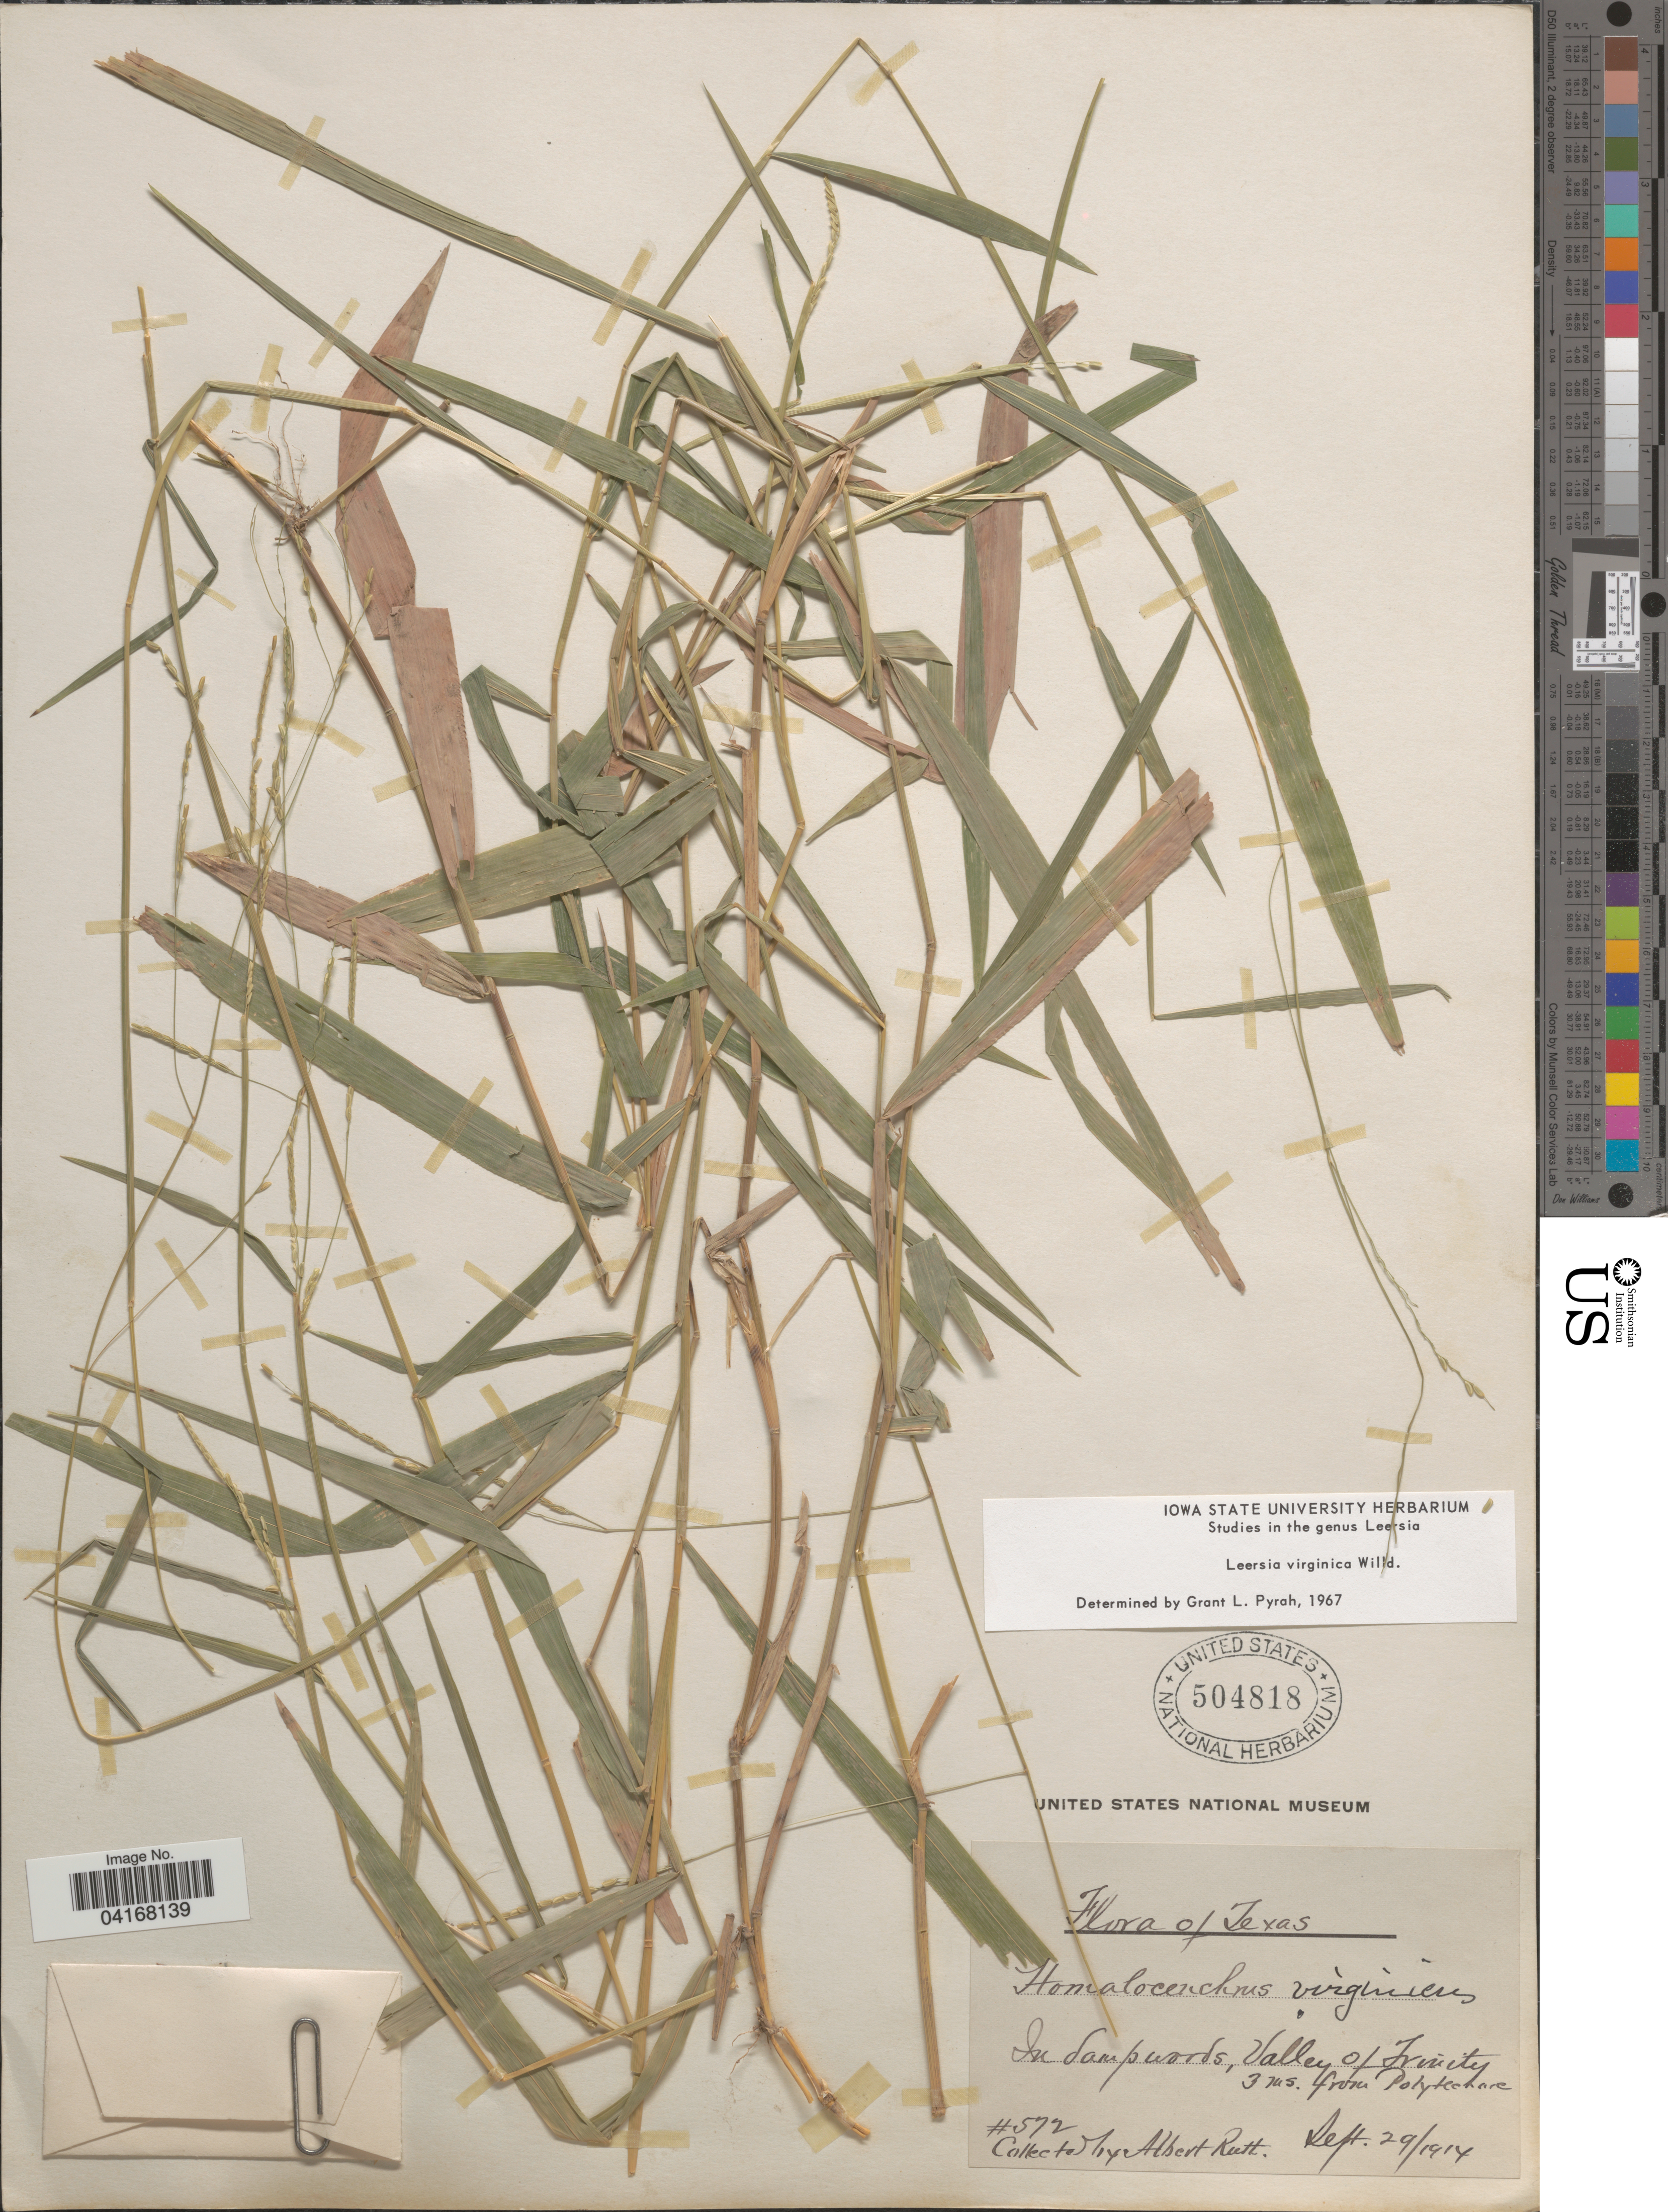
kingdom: Plantae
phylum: Tracheophyta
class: Liliopsida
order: Poales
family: Poaceae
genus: Leersia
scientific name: Leersia virginica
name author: Willd.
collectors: A. Ruth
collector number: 572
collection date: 1914-09-29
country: United States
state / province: Texas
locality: In damp woods, Valley of Trinity 3 ms. from Polytechnic.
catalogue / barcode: US 504818